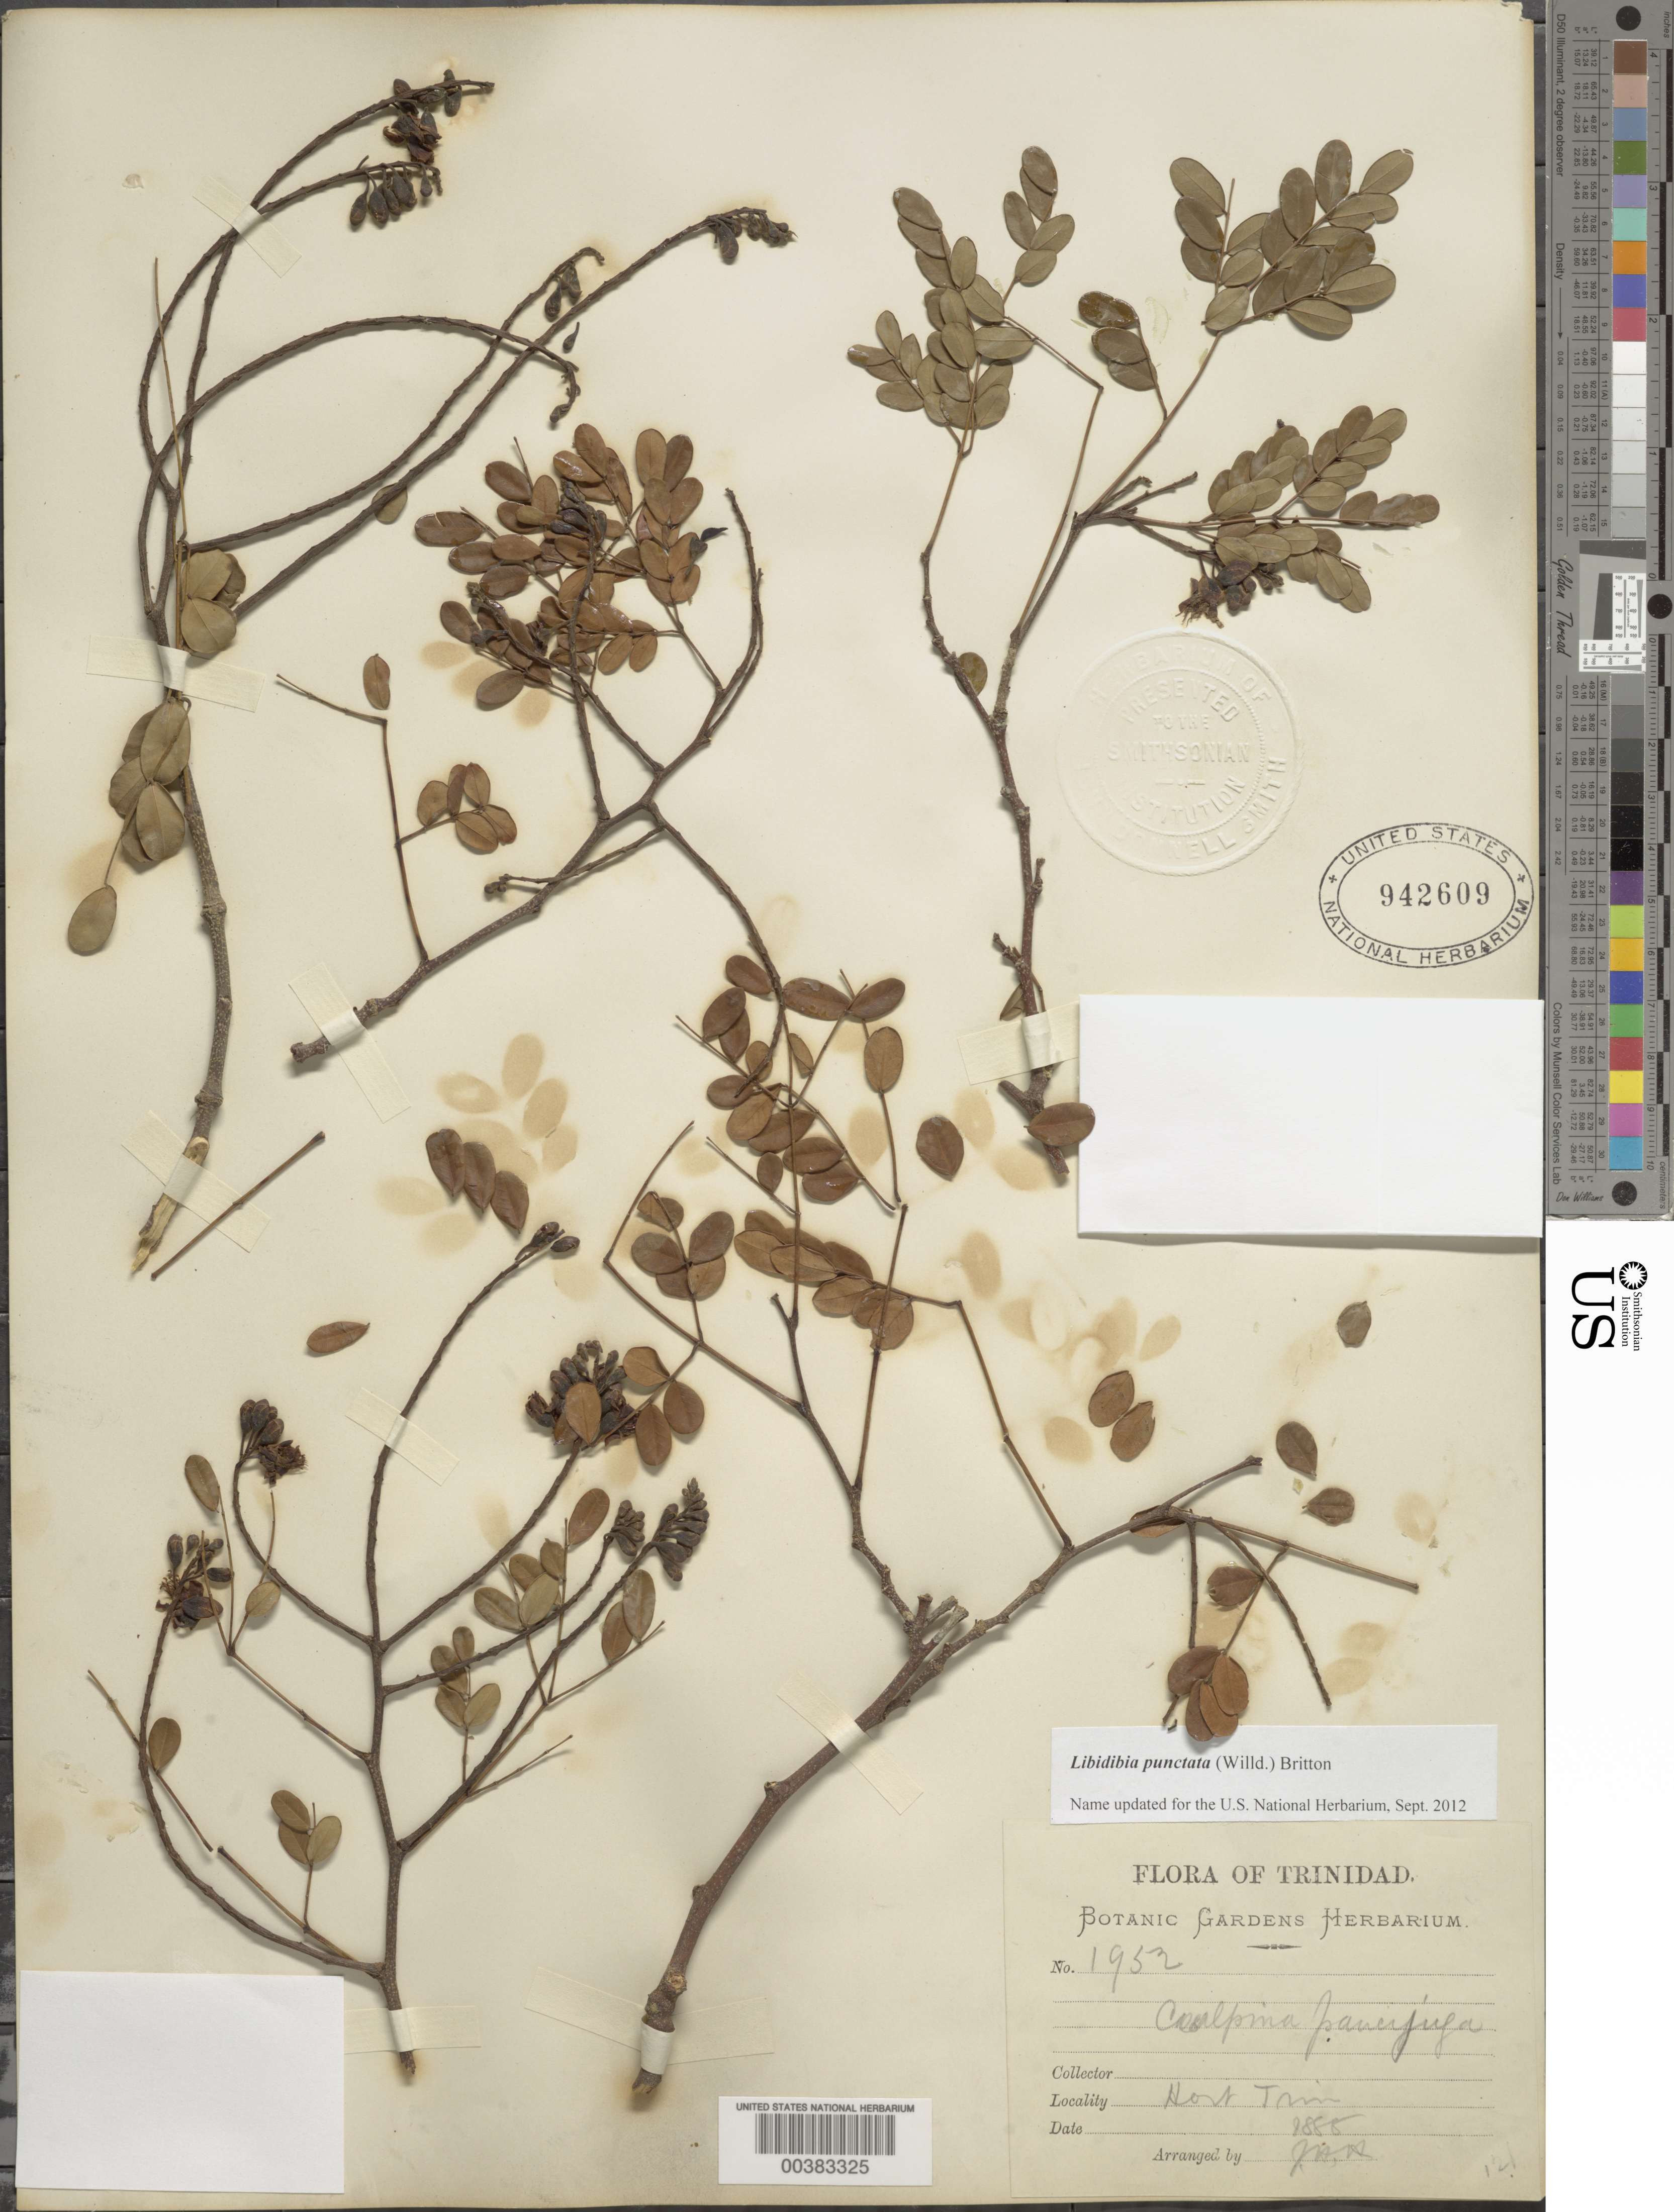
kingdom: Plantae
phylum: Tracheophyta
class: Magnoliopsida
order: Fabales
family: Fabaceae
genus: Libidibia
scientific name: Libidibia punctata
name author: (Willd.) Britton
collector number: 1952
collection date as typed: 1888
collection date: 1888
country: Trinidad and Tobago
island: Trinidad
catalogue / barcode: US 942609